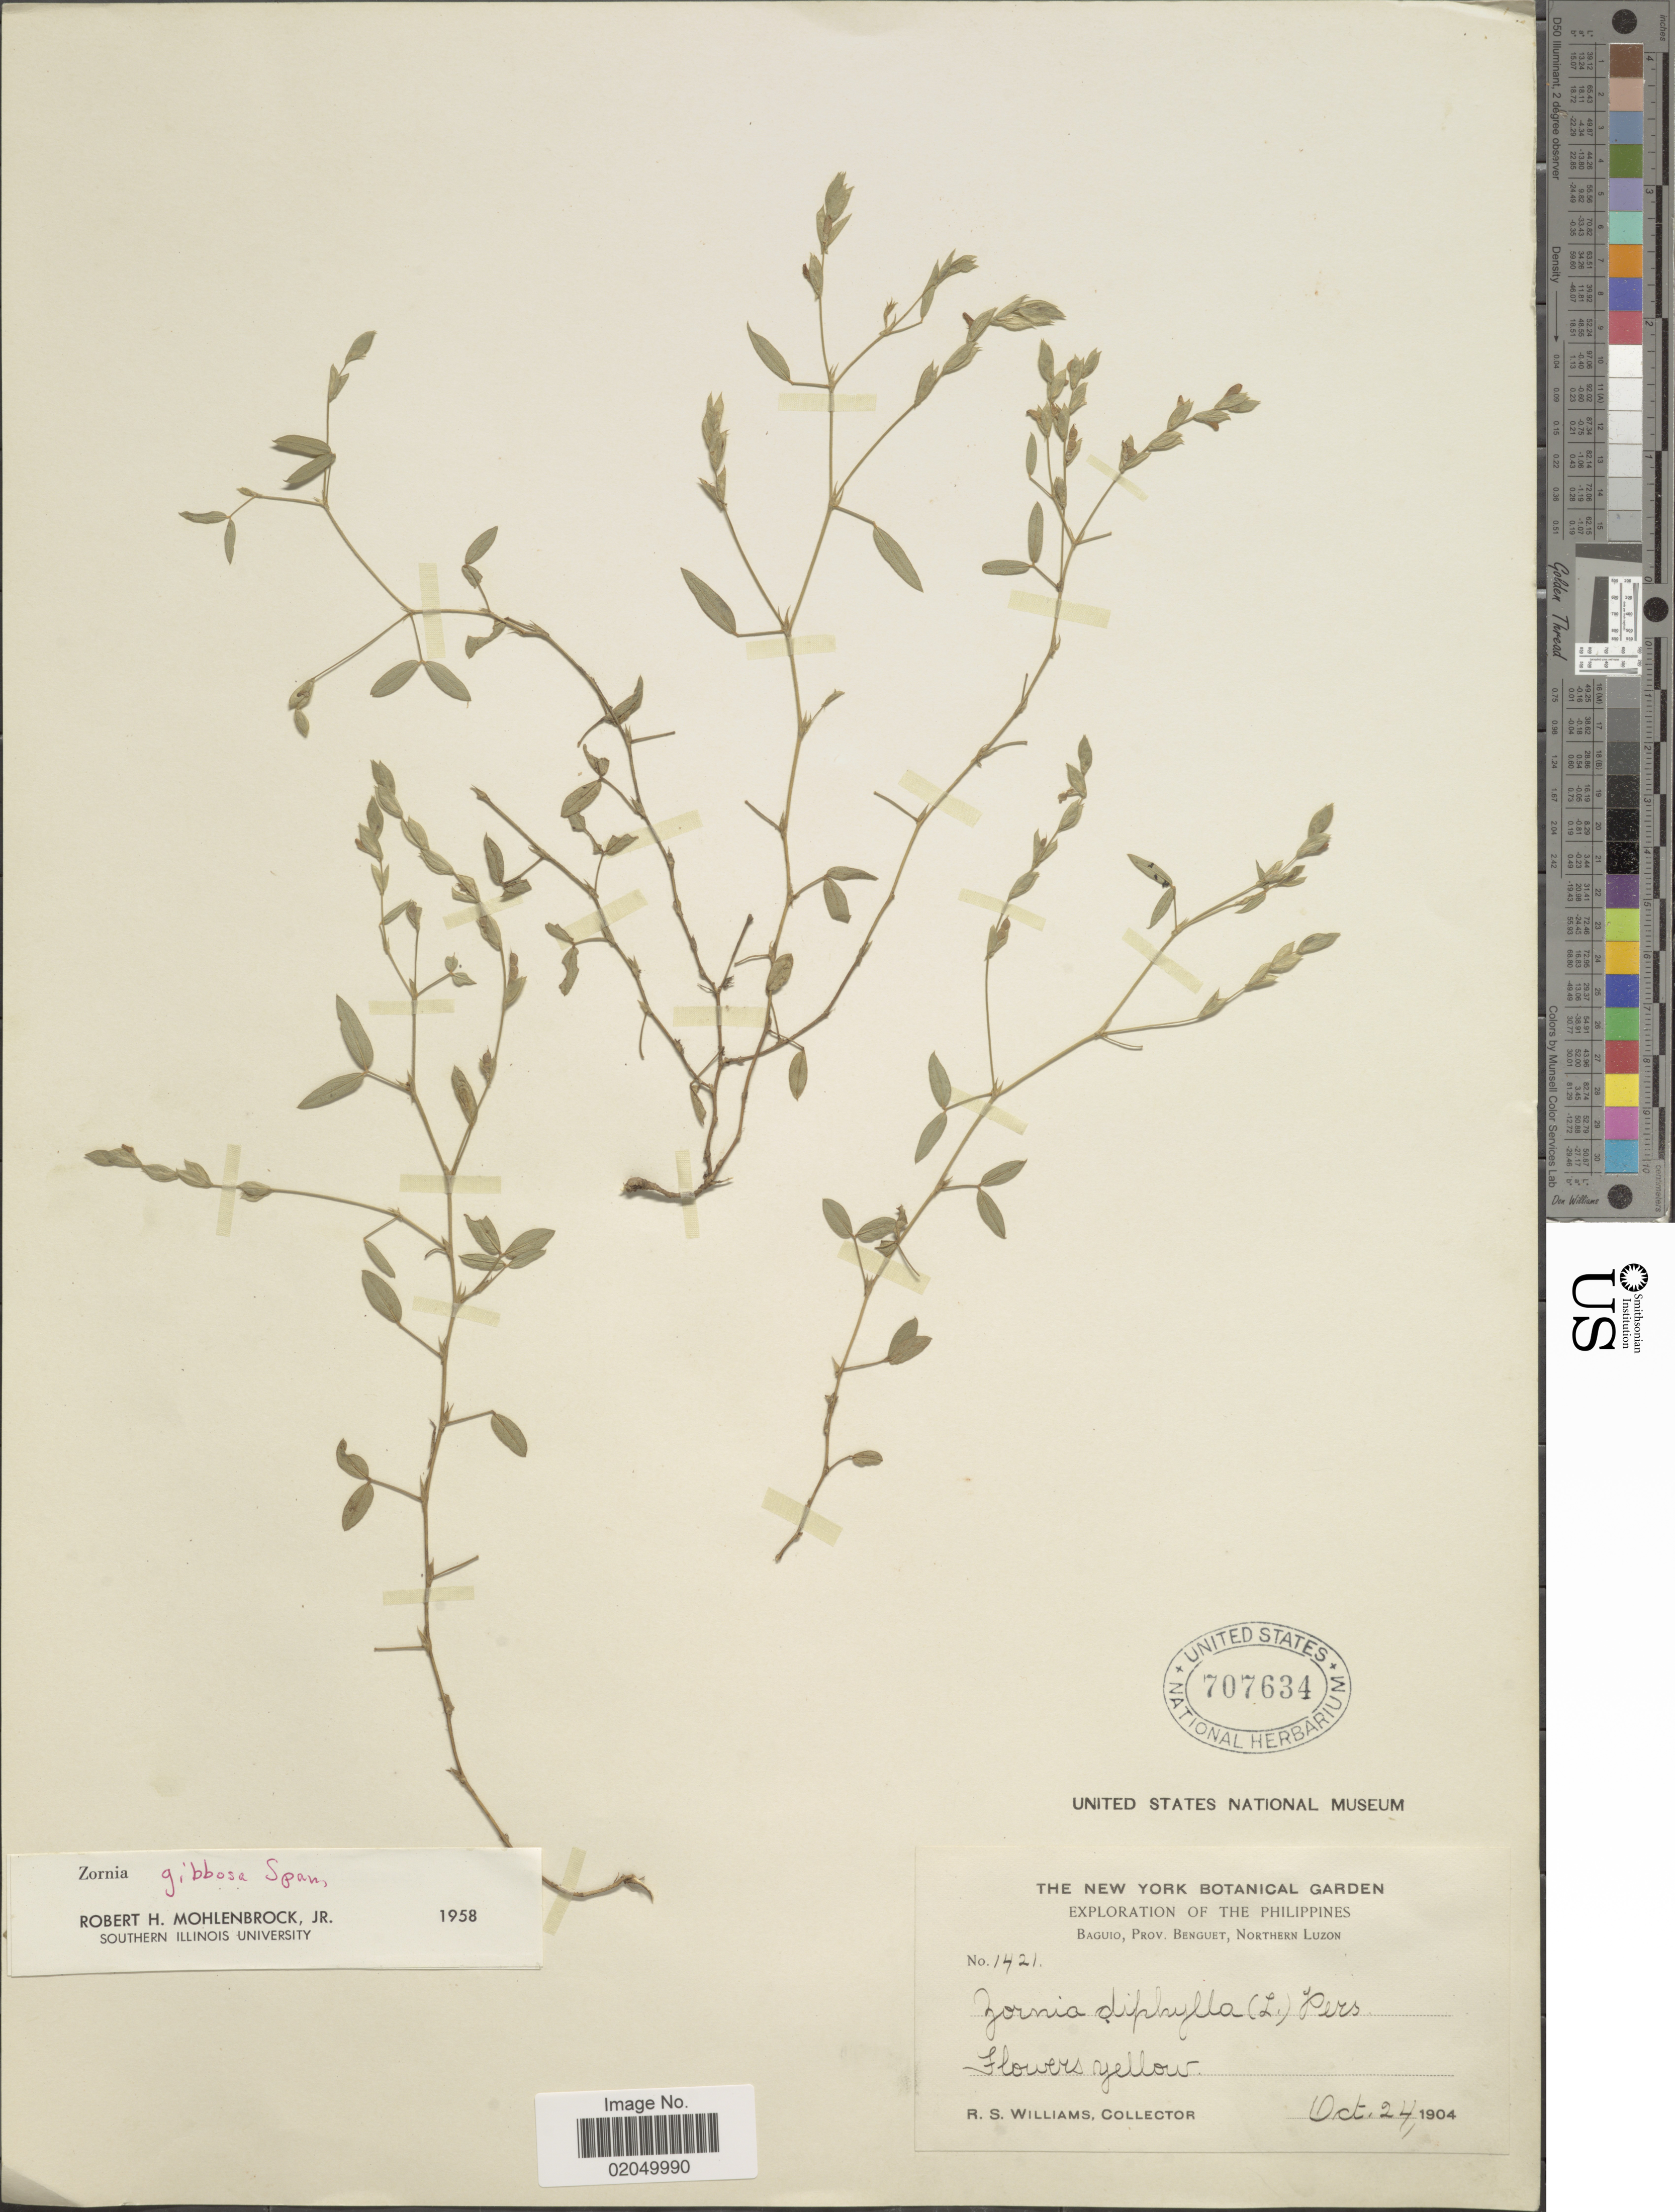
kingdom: Plantae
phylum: Tracheophyta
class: Magnoliopsida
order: Fabales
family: Fabaceae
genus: Zornia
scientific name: Zornia gibbosa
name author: Spanoghe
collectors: R. S. Williams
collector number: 1421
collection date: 1904-10-24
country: Philippines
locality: Baguio, Prov. Benguet, Northern Luzon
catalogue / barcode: US 707634